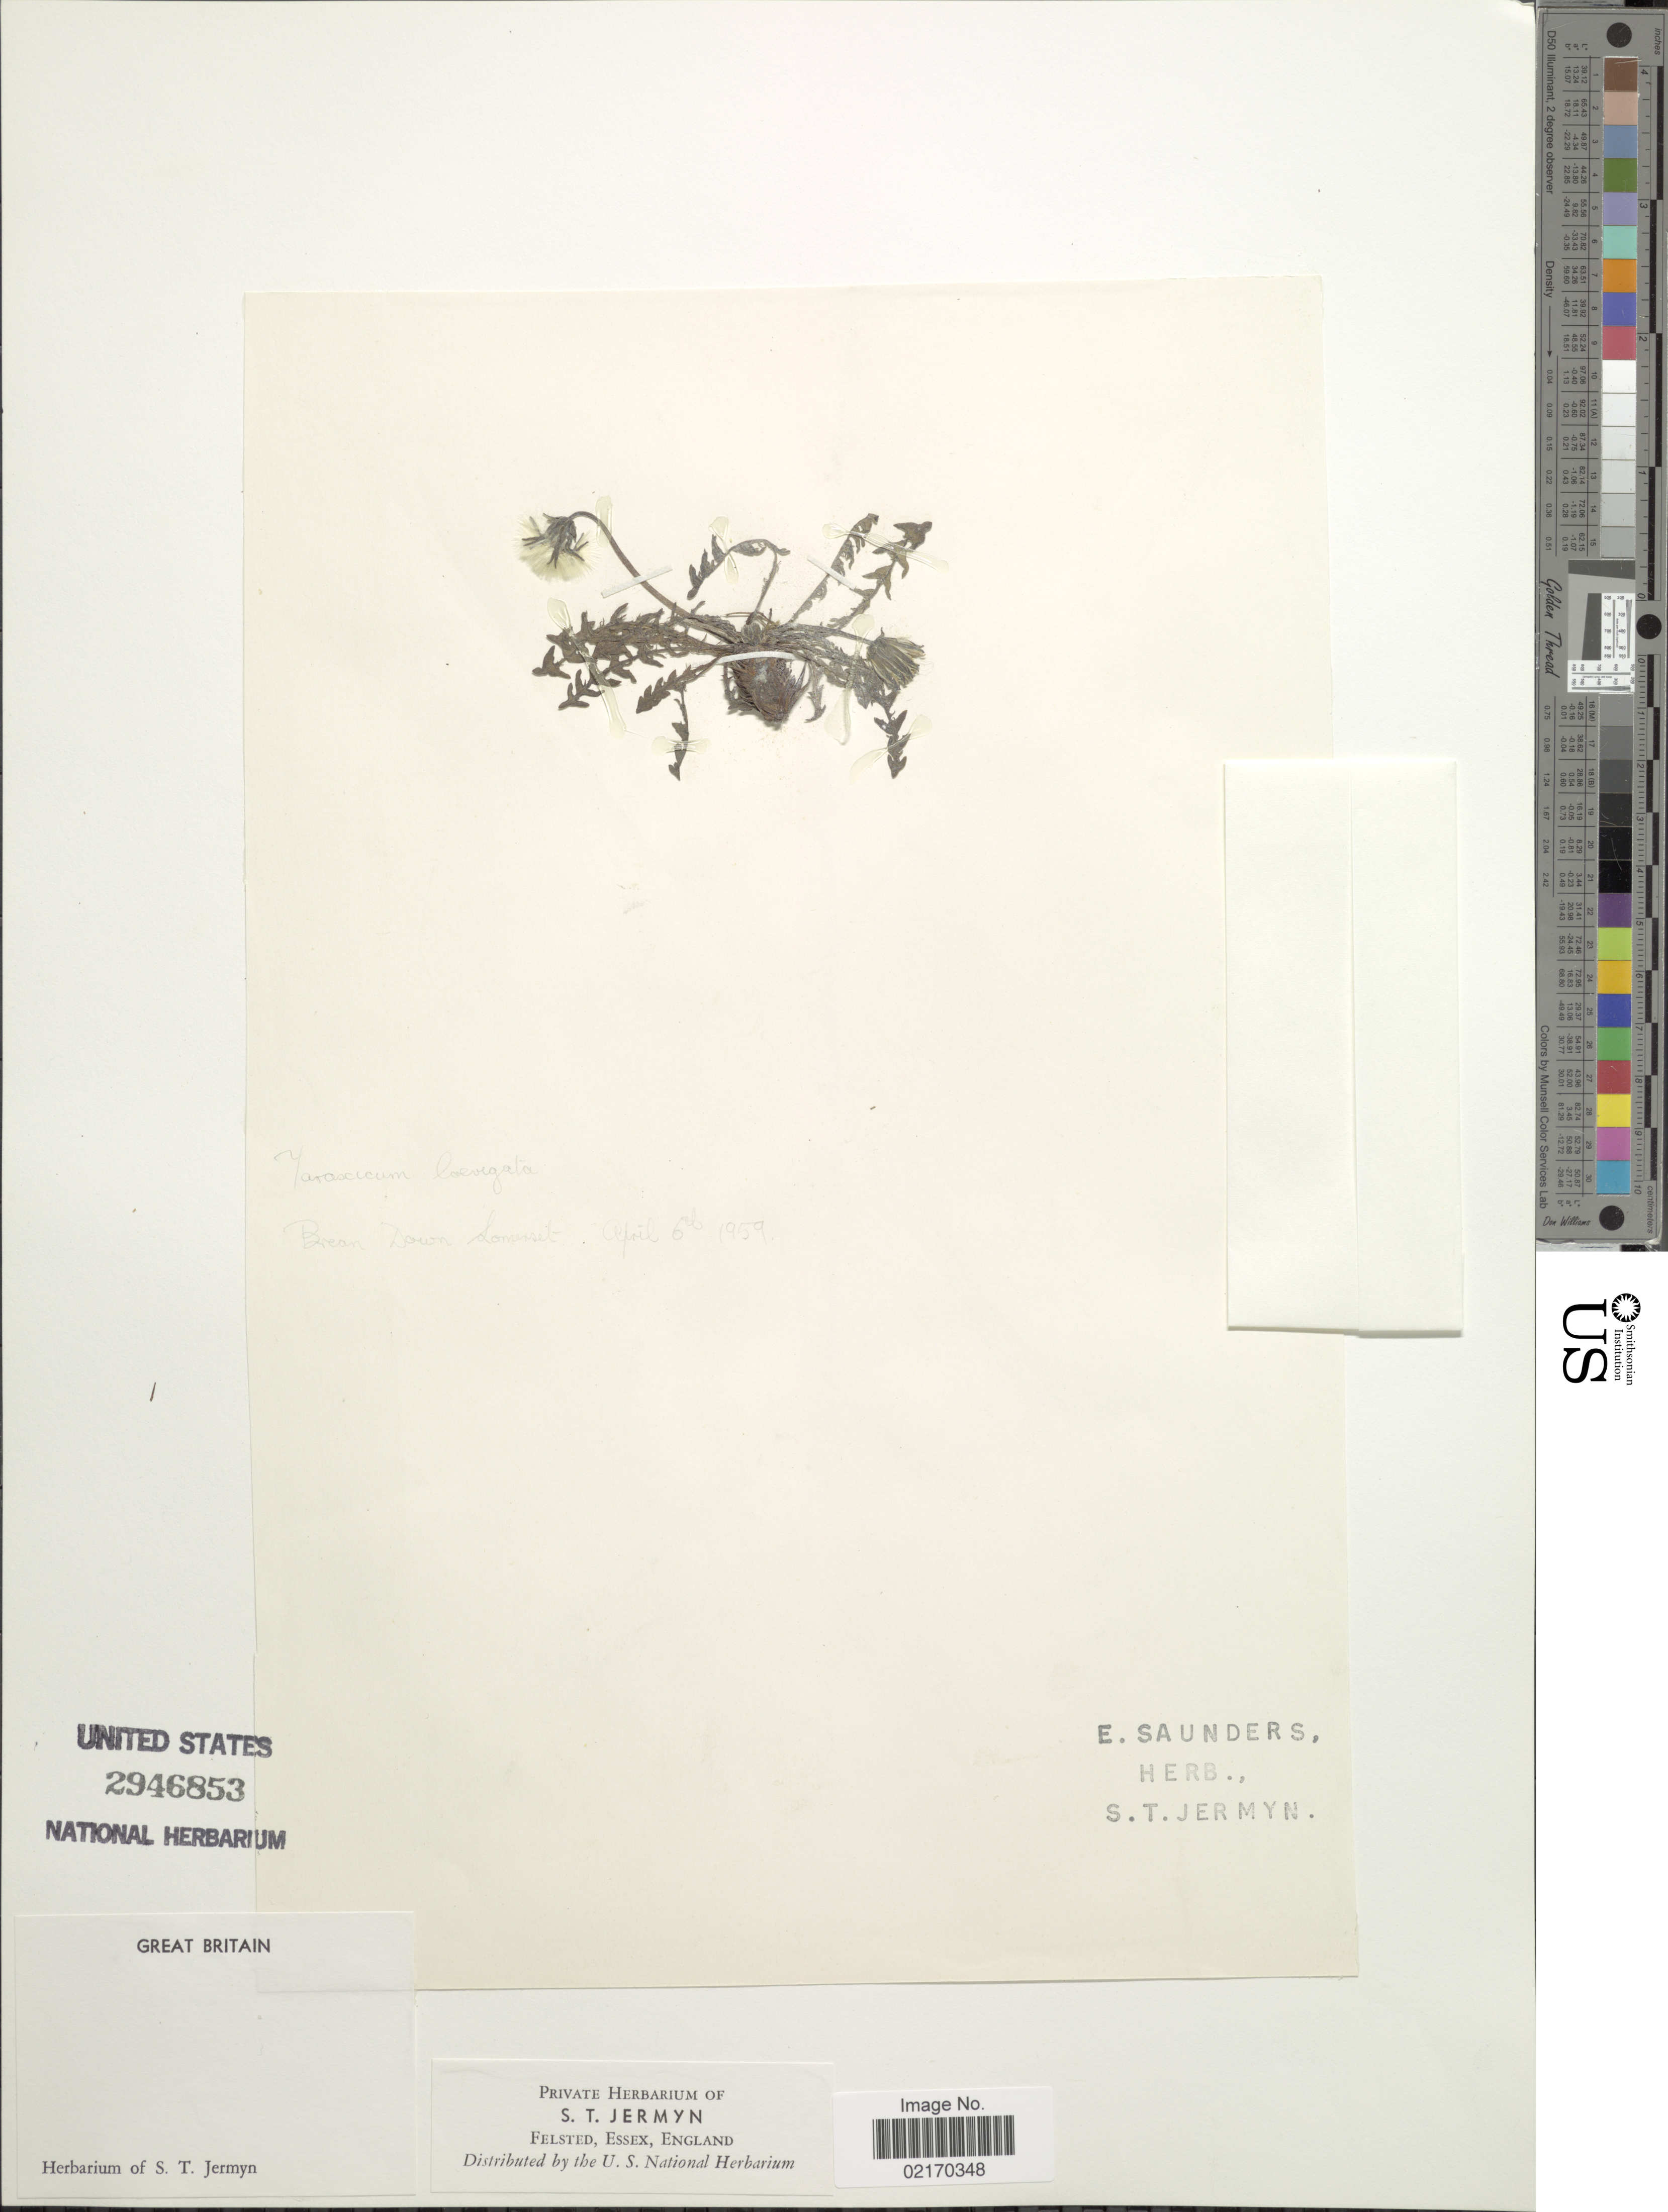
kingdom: Plantae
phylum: Tracheophyta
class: Magnoliopsida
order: Asterales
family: Asteraceae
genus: Taraxacum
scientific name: Taraxacum erythrospermum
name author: Andrz. ex Besser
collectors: E. Saunders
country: United Kingdom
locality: Great Britain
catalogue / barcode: US 2946853